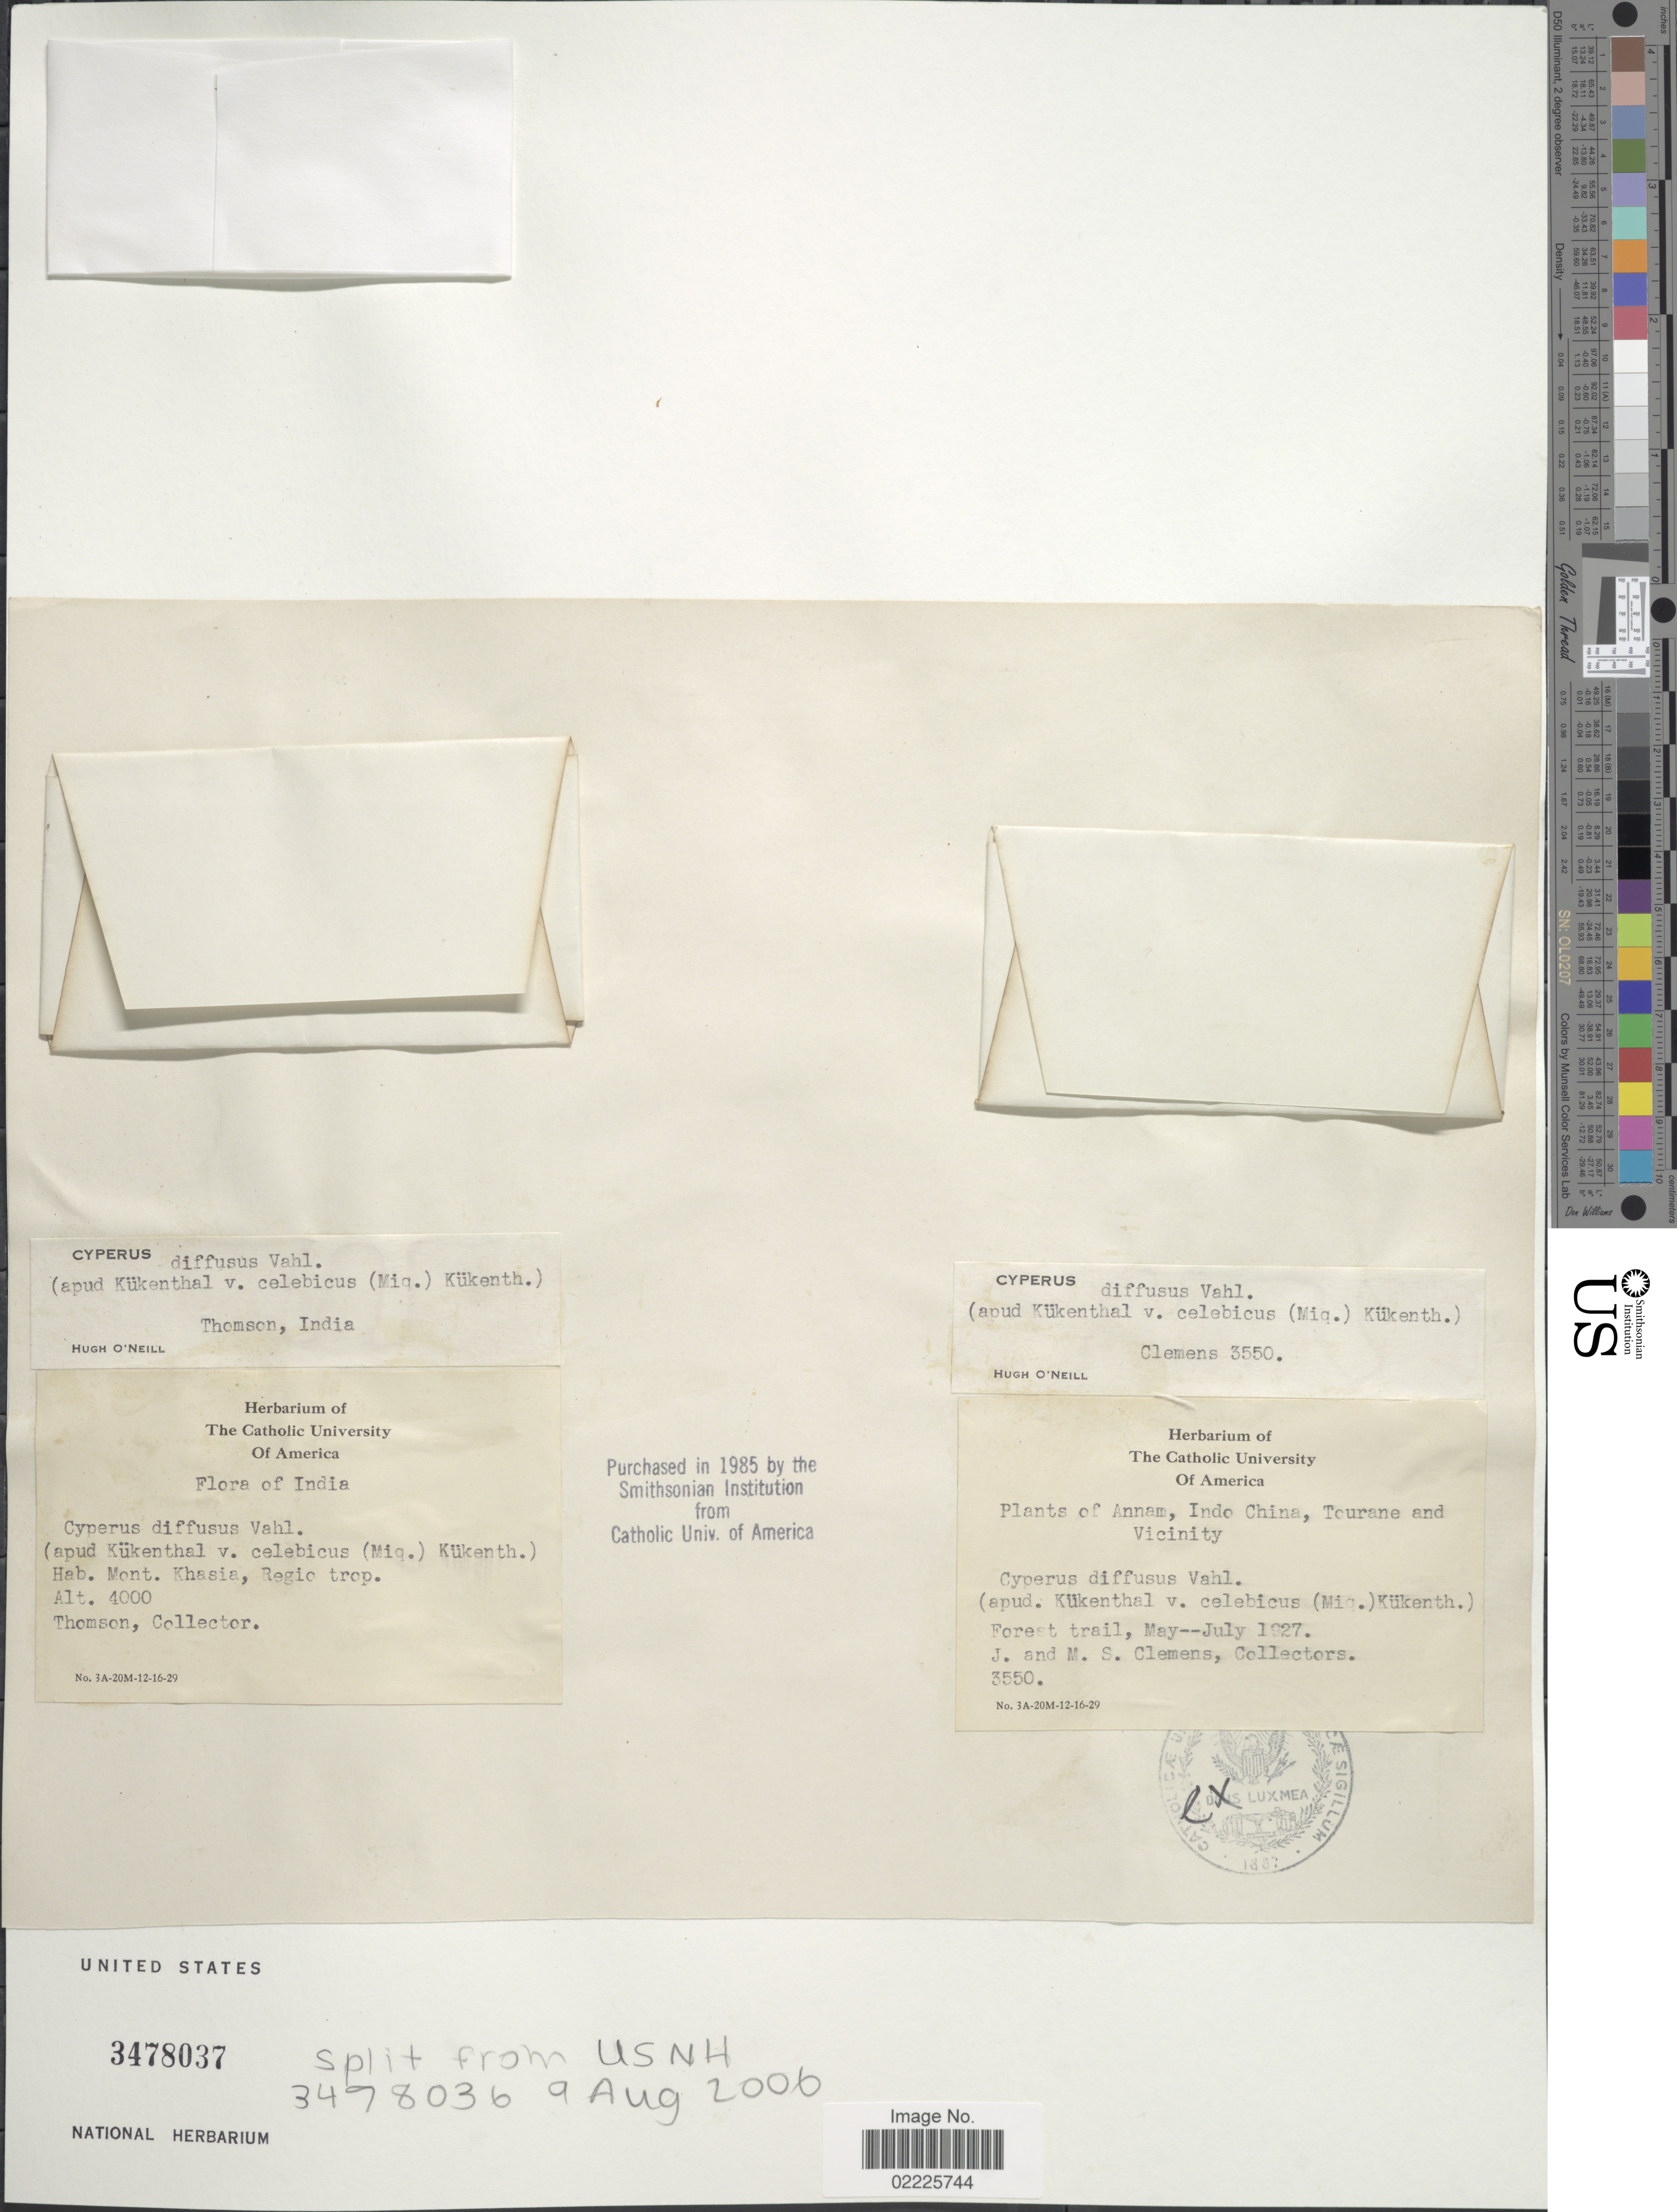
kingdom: Plantae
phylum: Tracheophyta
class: Liliopsida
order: Poales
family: Cyperaceae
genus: Cyperus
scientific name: Cyperus diffusus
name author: Vahl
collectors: -- Thomson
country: India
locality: Mont. Khasia, Regio trop.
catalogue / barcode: US 3478037